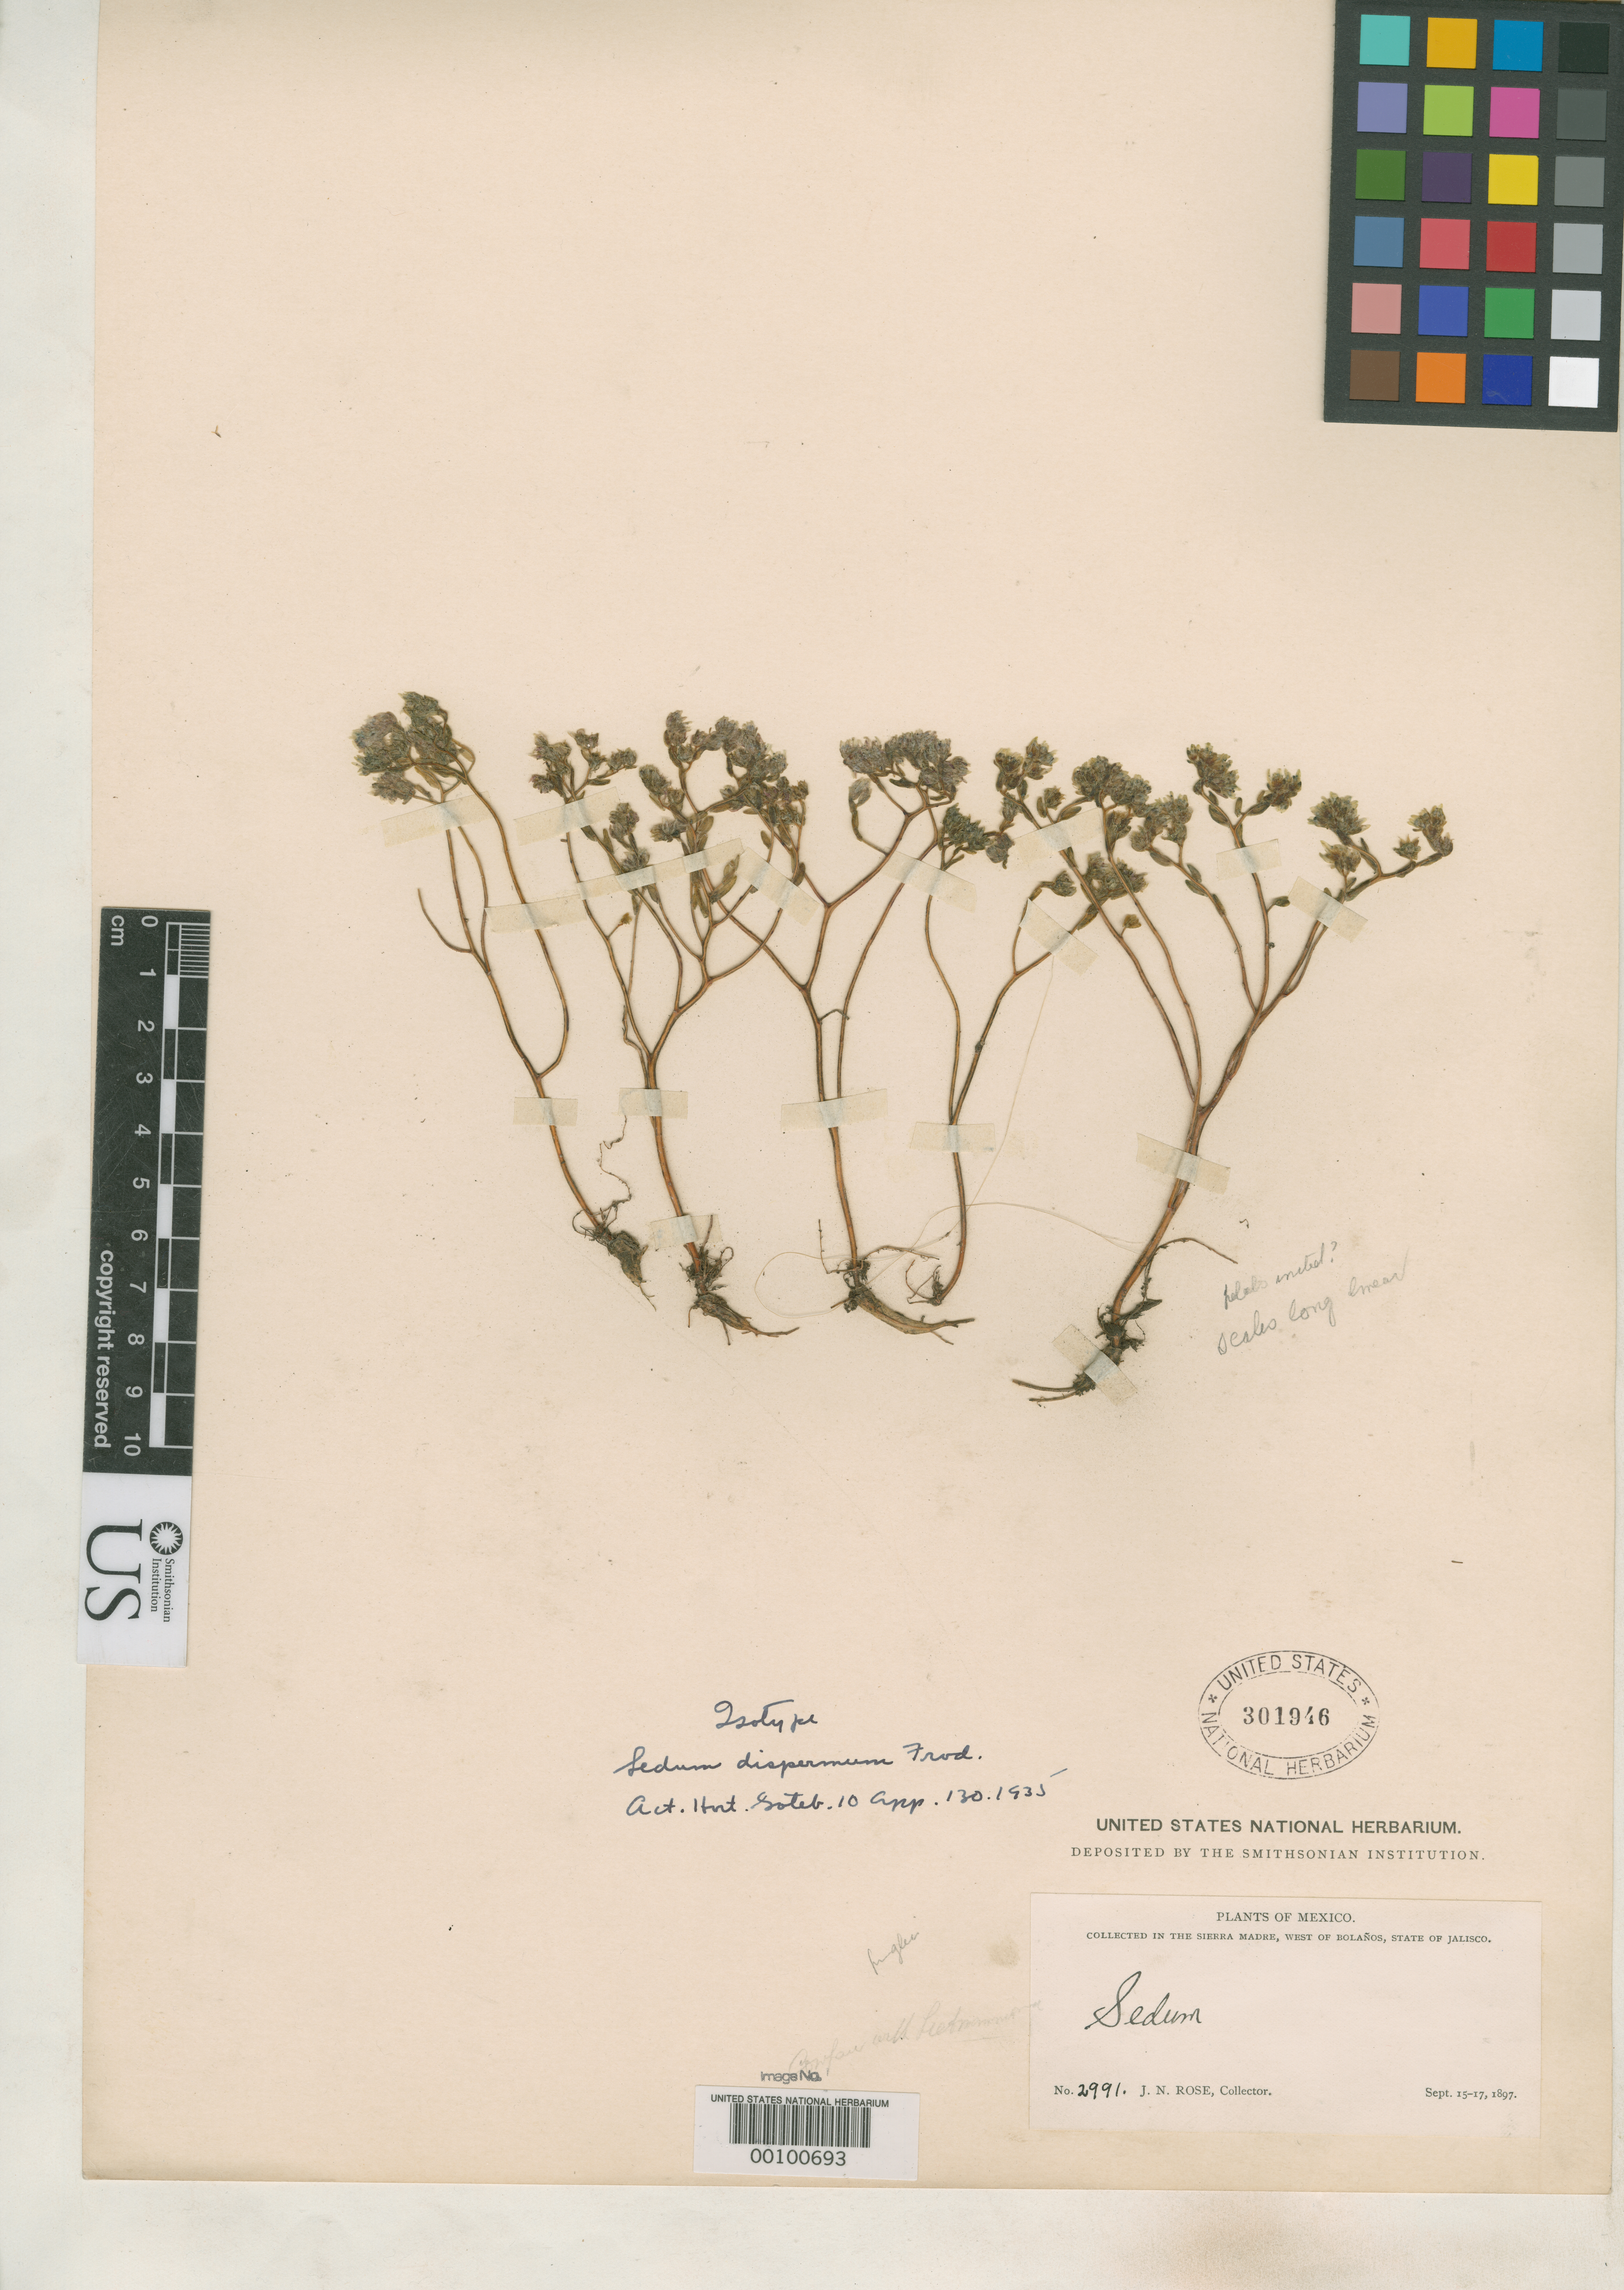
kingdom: Plantae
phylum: Tracheophyta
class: Magnoliopsida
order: Saxifragales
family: Crassulaceae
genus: Sedum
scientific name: Sedum dispermum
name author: Fröd.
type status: Isotype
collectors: J. N. Rose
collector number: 2991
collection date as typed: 15 Sep 1897 to 17 Sep 1897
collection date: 1897-09-15/1897-09-17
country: Mexico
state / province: Jalisco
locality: Sierra Madre, W of Bolanos.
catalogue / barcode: US 301946